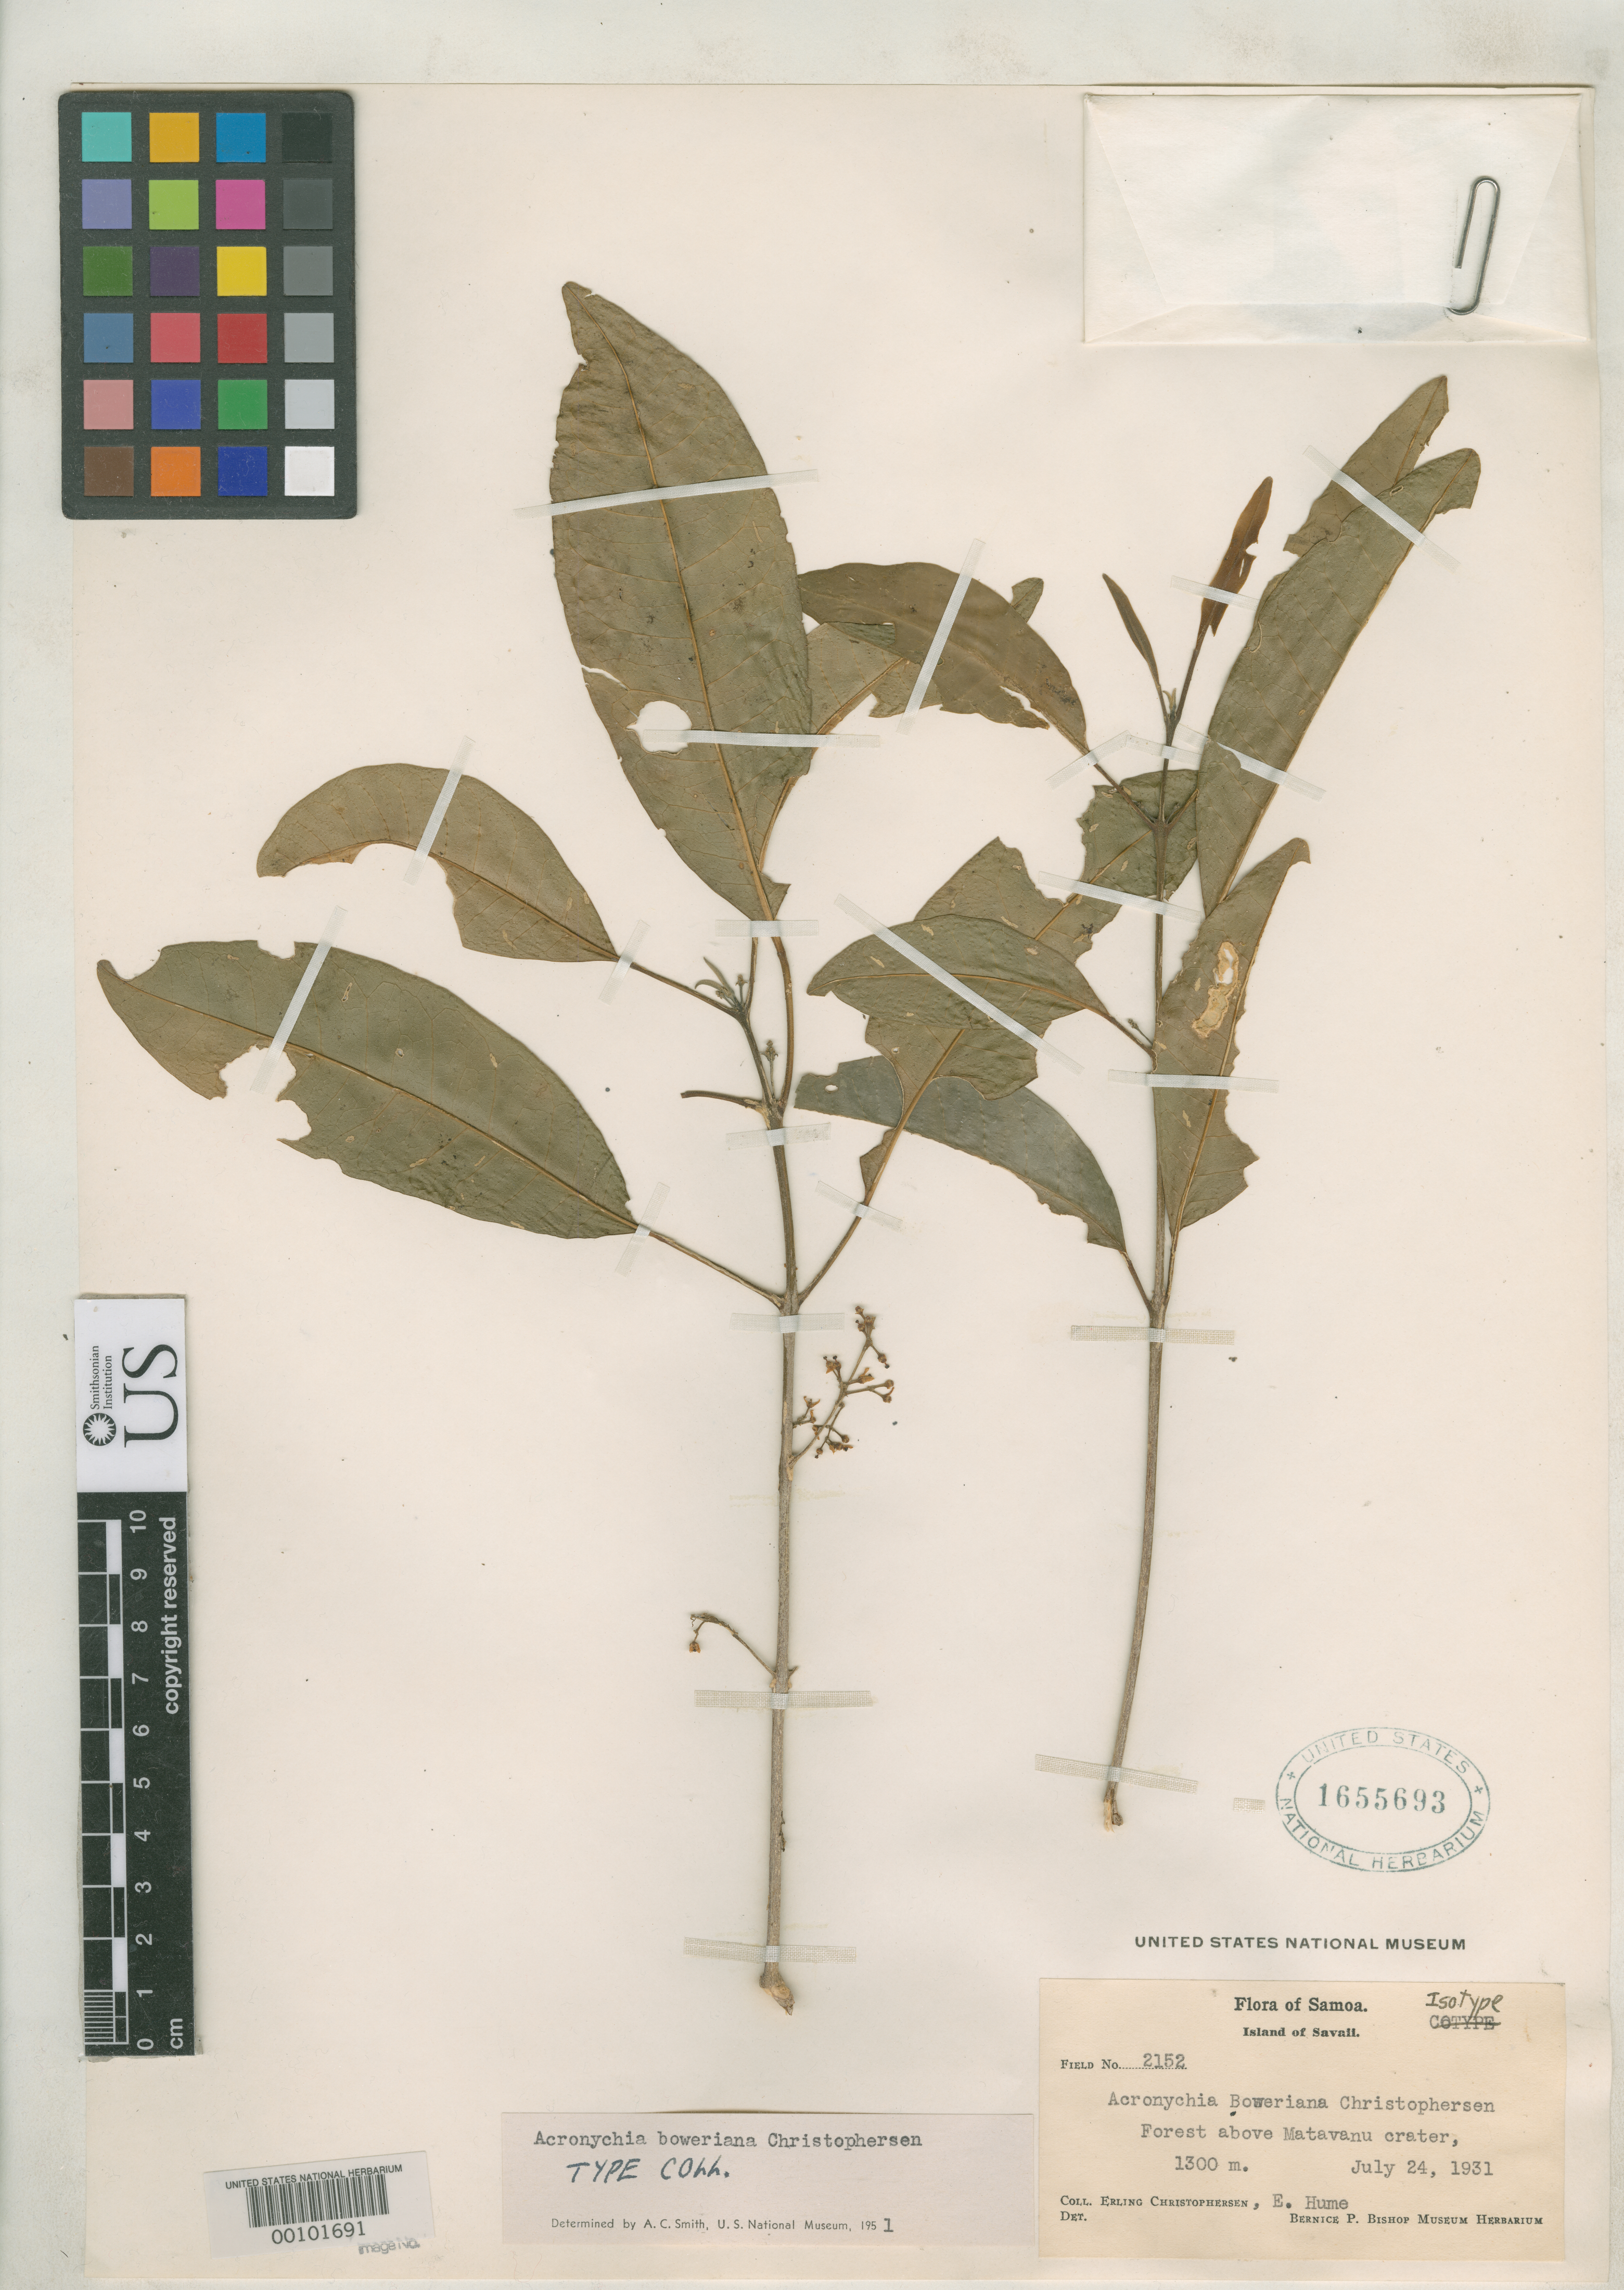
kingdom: Plantae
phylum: Tracheophyta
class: Magnoliopsida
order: Sapindales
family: Rutaceae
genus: Acronychia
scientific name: Acronychia boweriana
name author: Christoph.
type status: Isotype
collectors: E. Christophersen & E. Hume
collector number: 2152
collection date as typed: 24 Jul 1931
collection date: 1931-07-24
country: Samoa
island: Savai'i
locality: Forest above Matavanu crater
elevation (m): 1300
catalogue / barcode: US 1655693